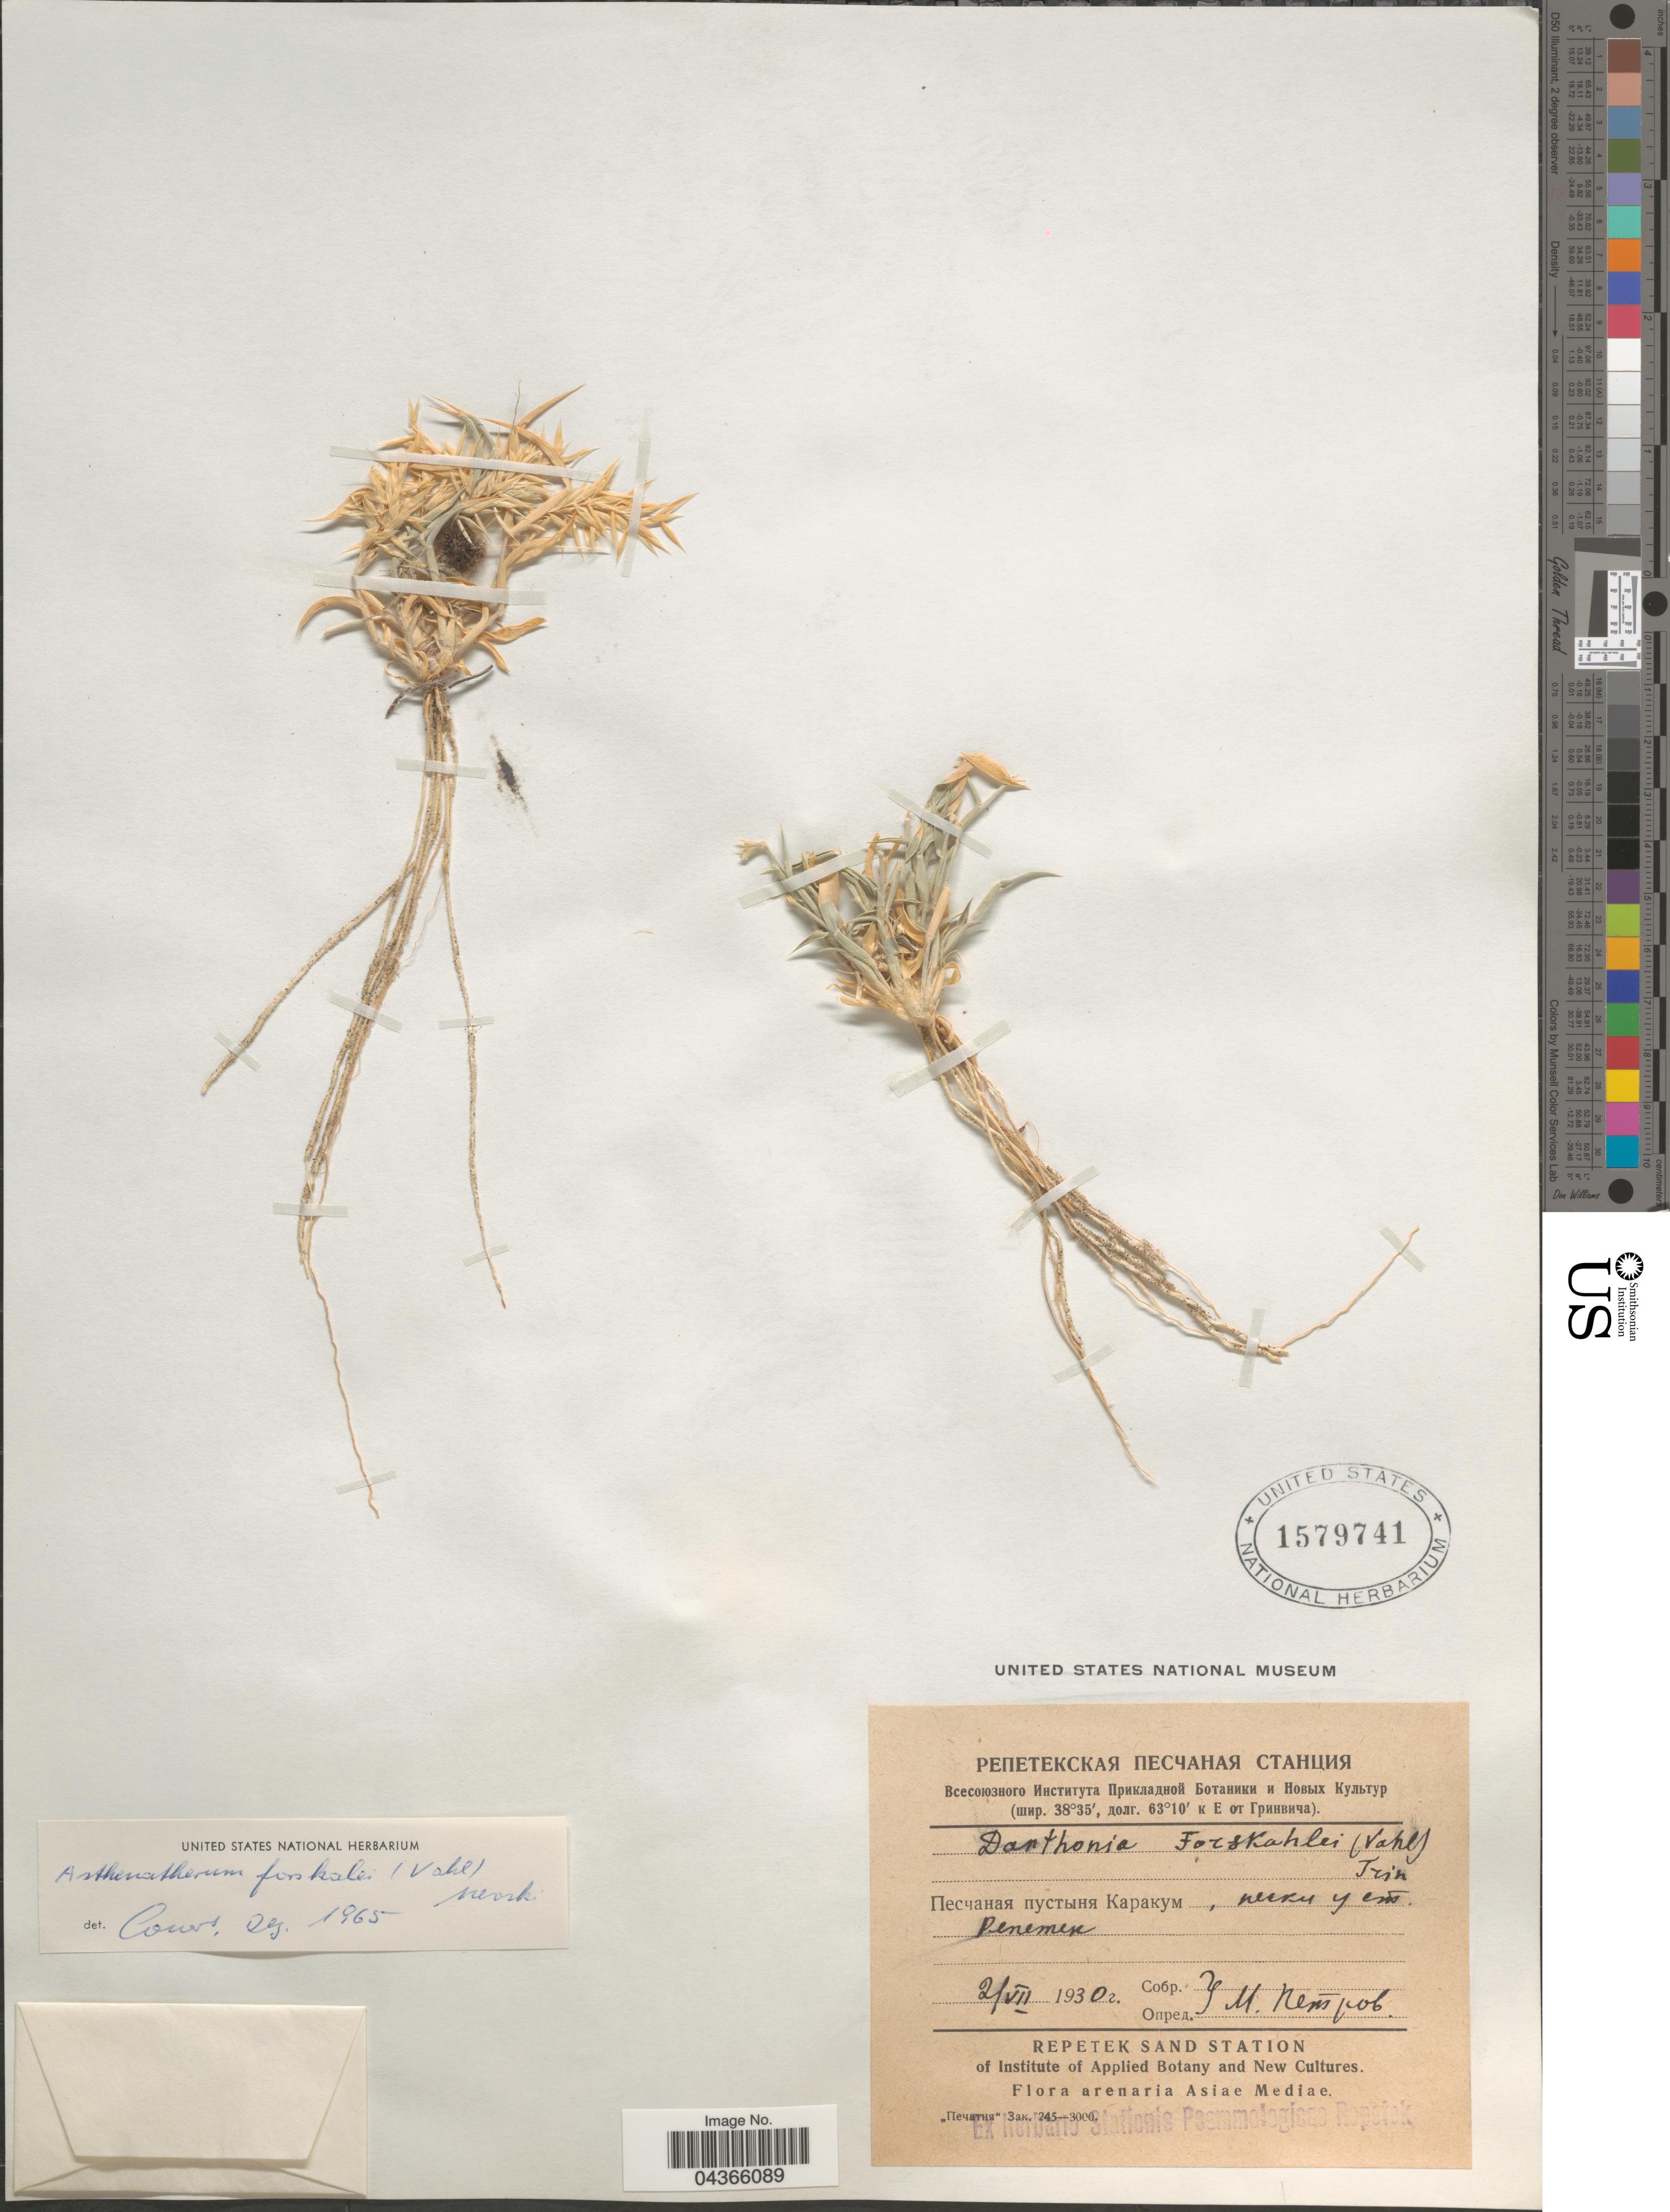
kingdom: Plantae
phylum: Tracheophyta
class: Liliopsida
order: Poales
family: Poaceae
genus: Centropodia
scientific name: Centropodia forsskalii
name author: (Vahl) Cope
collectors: M. Petrov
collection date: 1930-07-02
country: Turkmenistan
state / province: Lebap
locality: Arenaria Asiae Mediae. Karakum Desert, near Repetek Station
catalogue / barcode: US 1579741